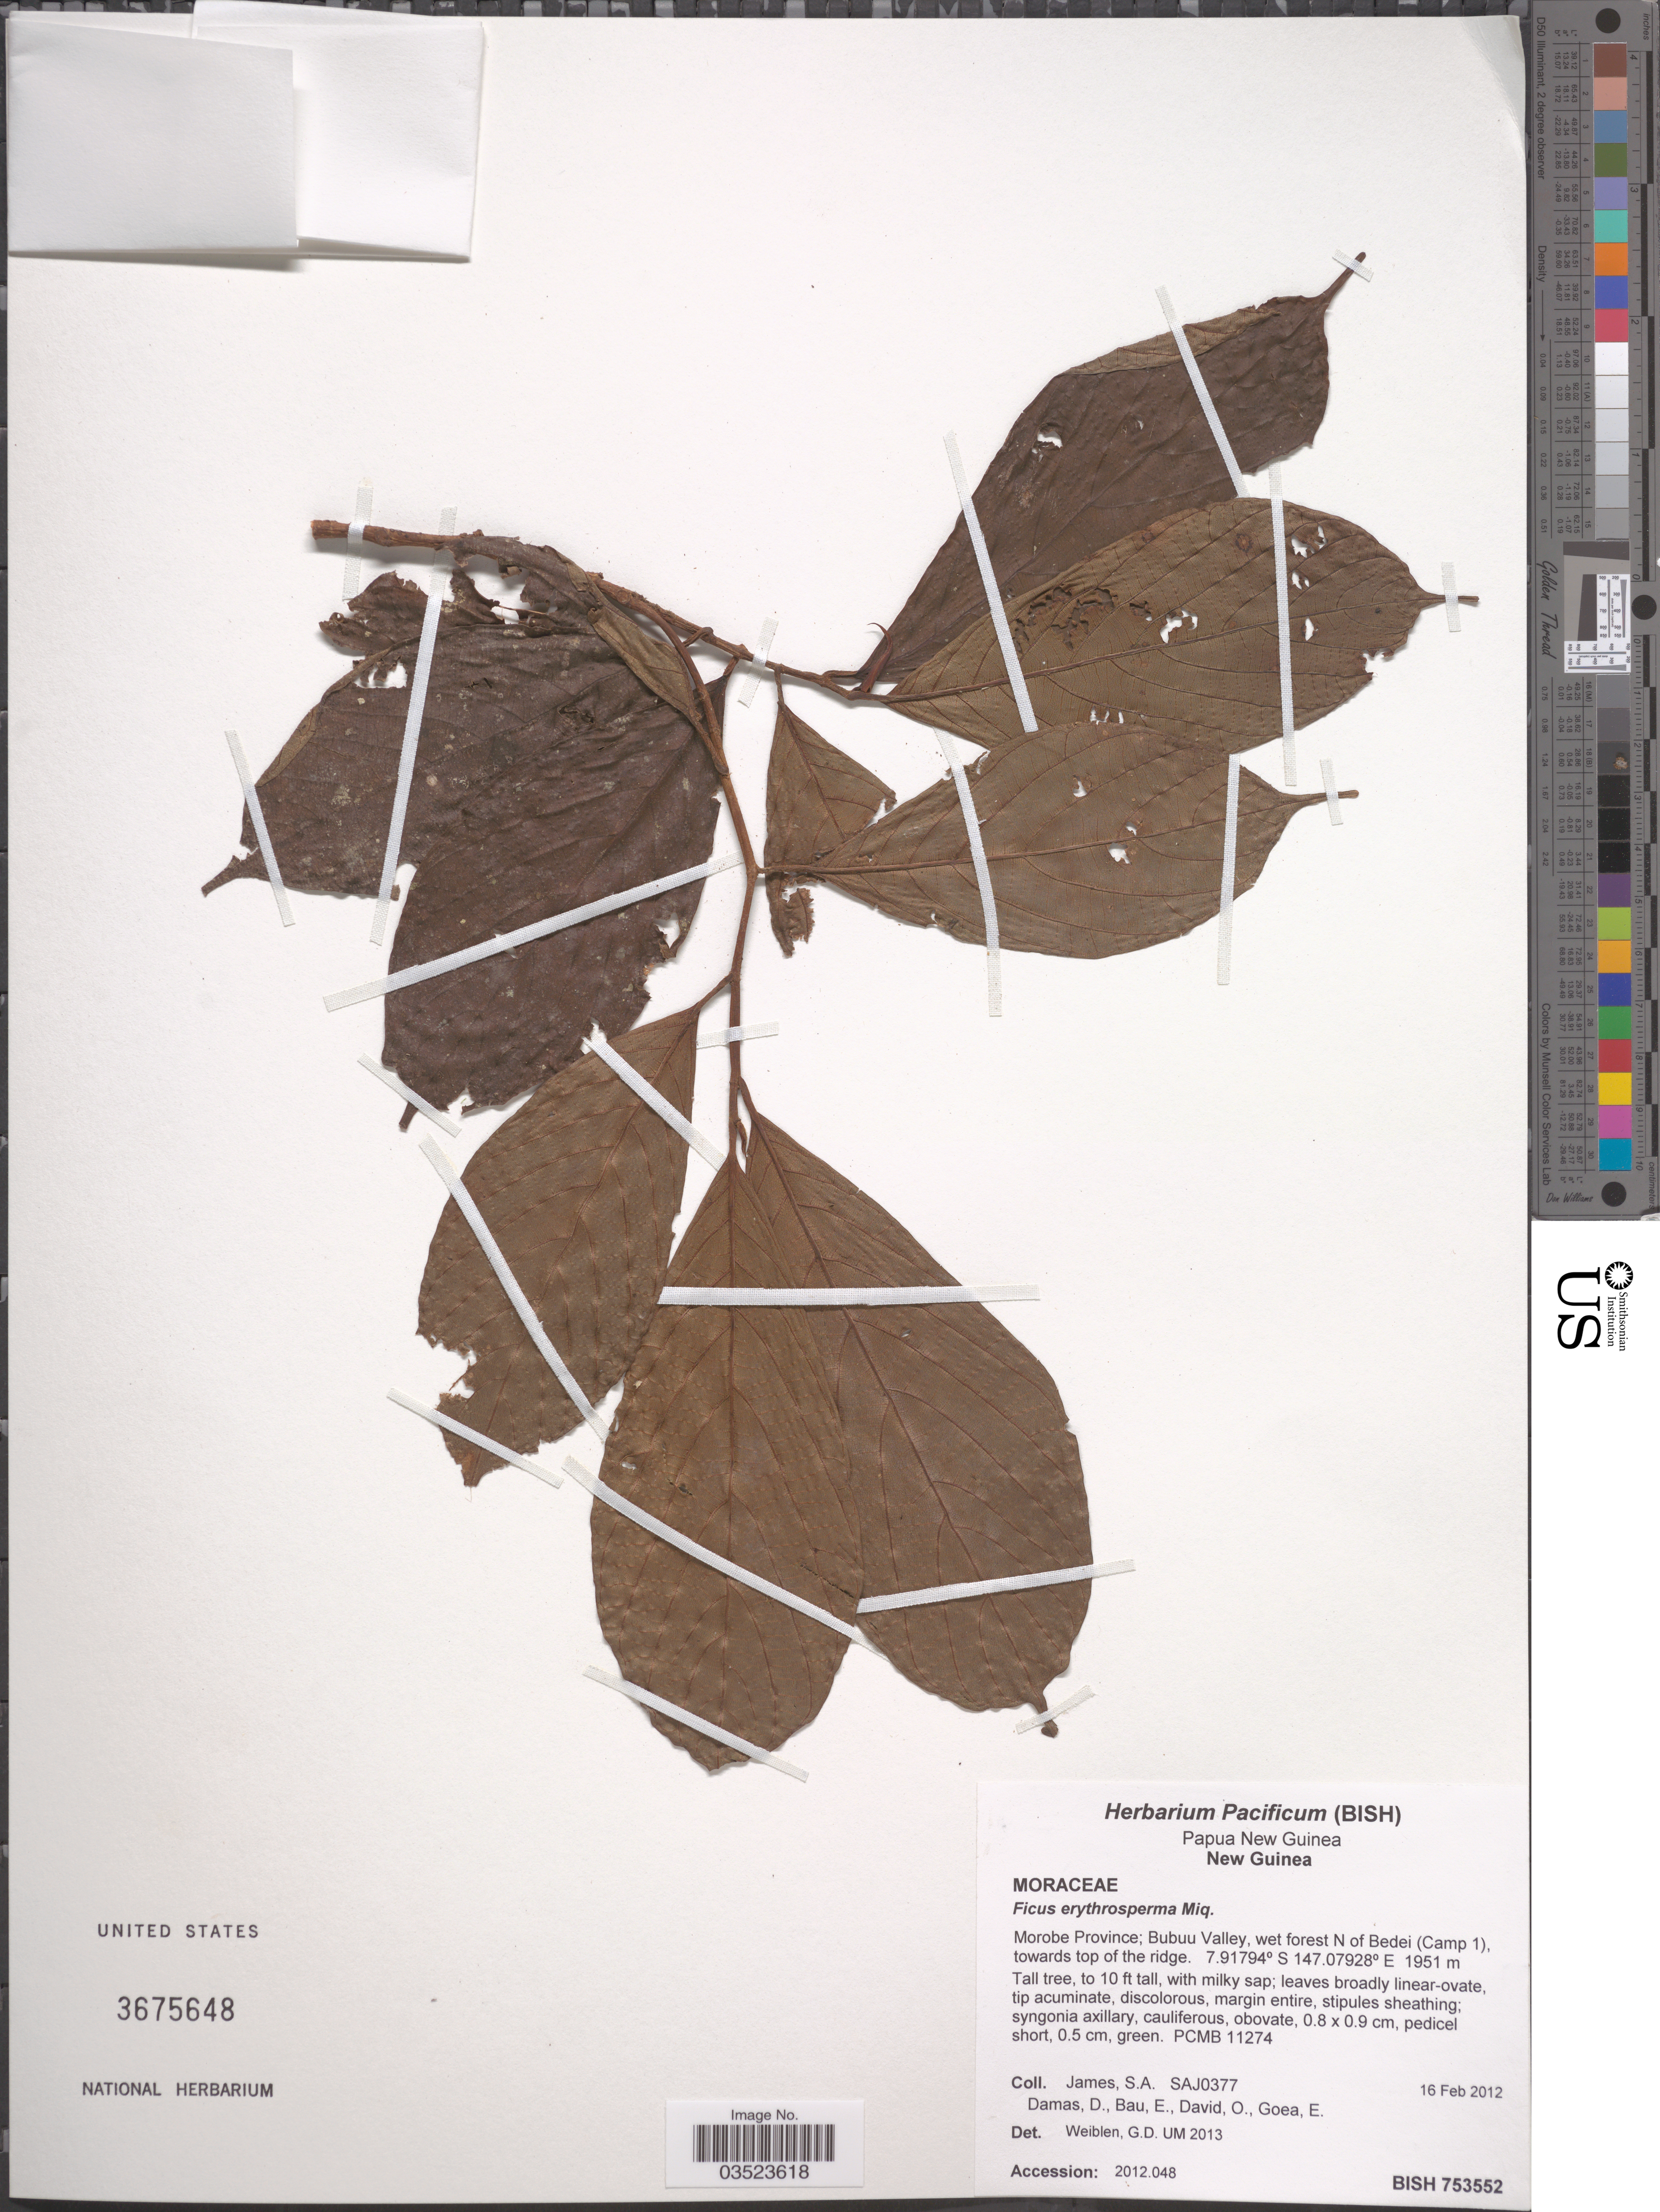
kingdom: Plantae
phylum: Tracheophyta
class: Magnoliopsida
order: Rosales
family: Moraceae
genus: Ficus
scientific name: Ficus erythrosperma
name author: Miq.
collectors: S. James, D. Damas, E. Bau, O. David & E. Goea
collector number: SAJ0377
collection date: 2012-02-16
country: Papua New Guinea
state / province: Morobe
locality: New Guinea. Bubuu Valley, wet forest N of Bedei (Camp 1), towards top of the ridge.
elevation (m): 1951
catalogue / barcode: US 3675648